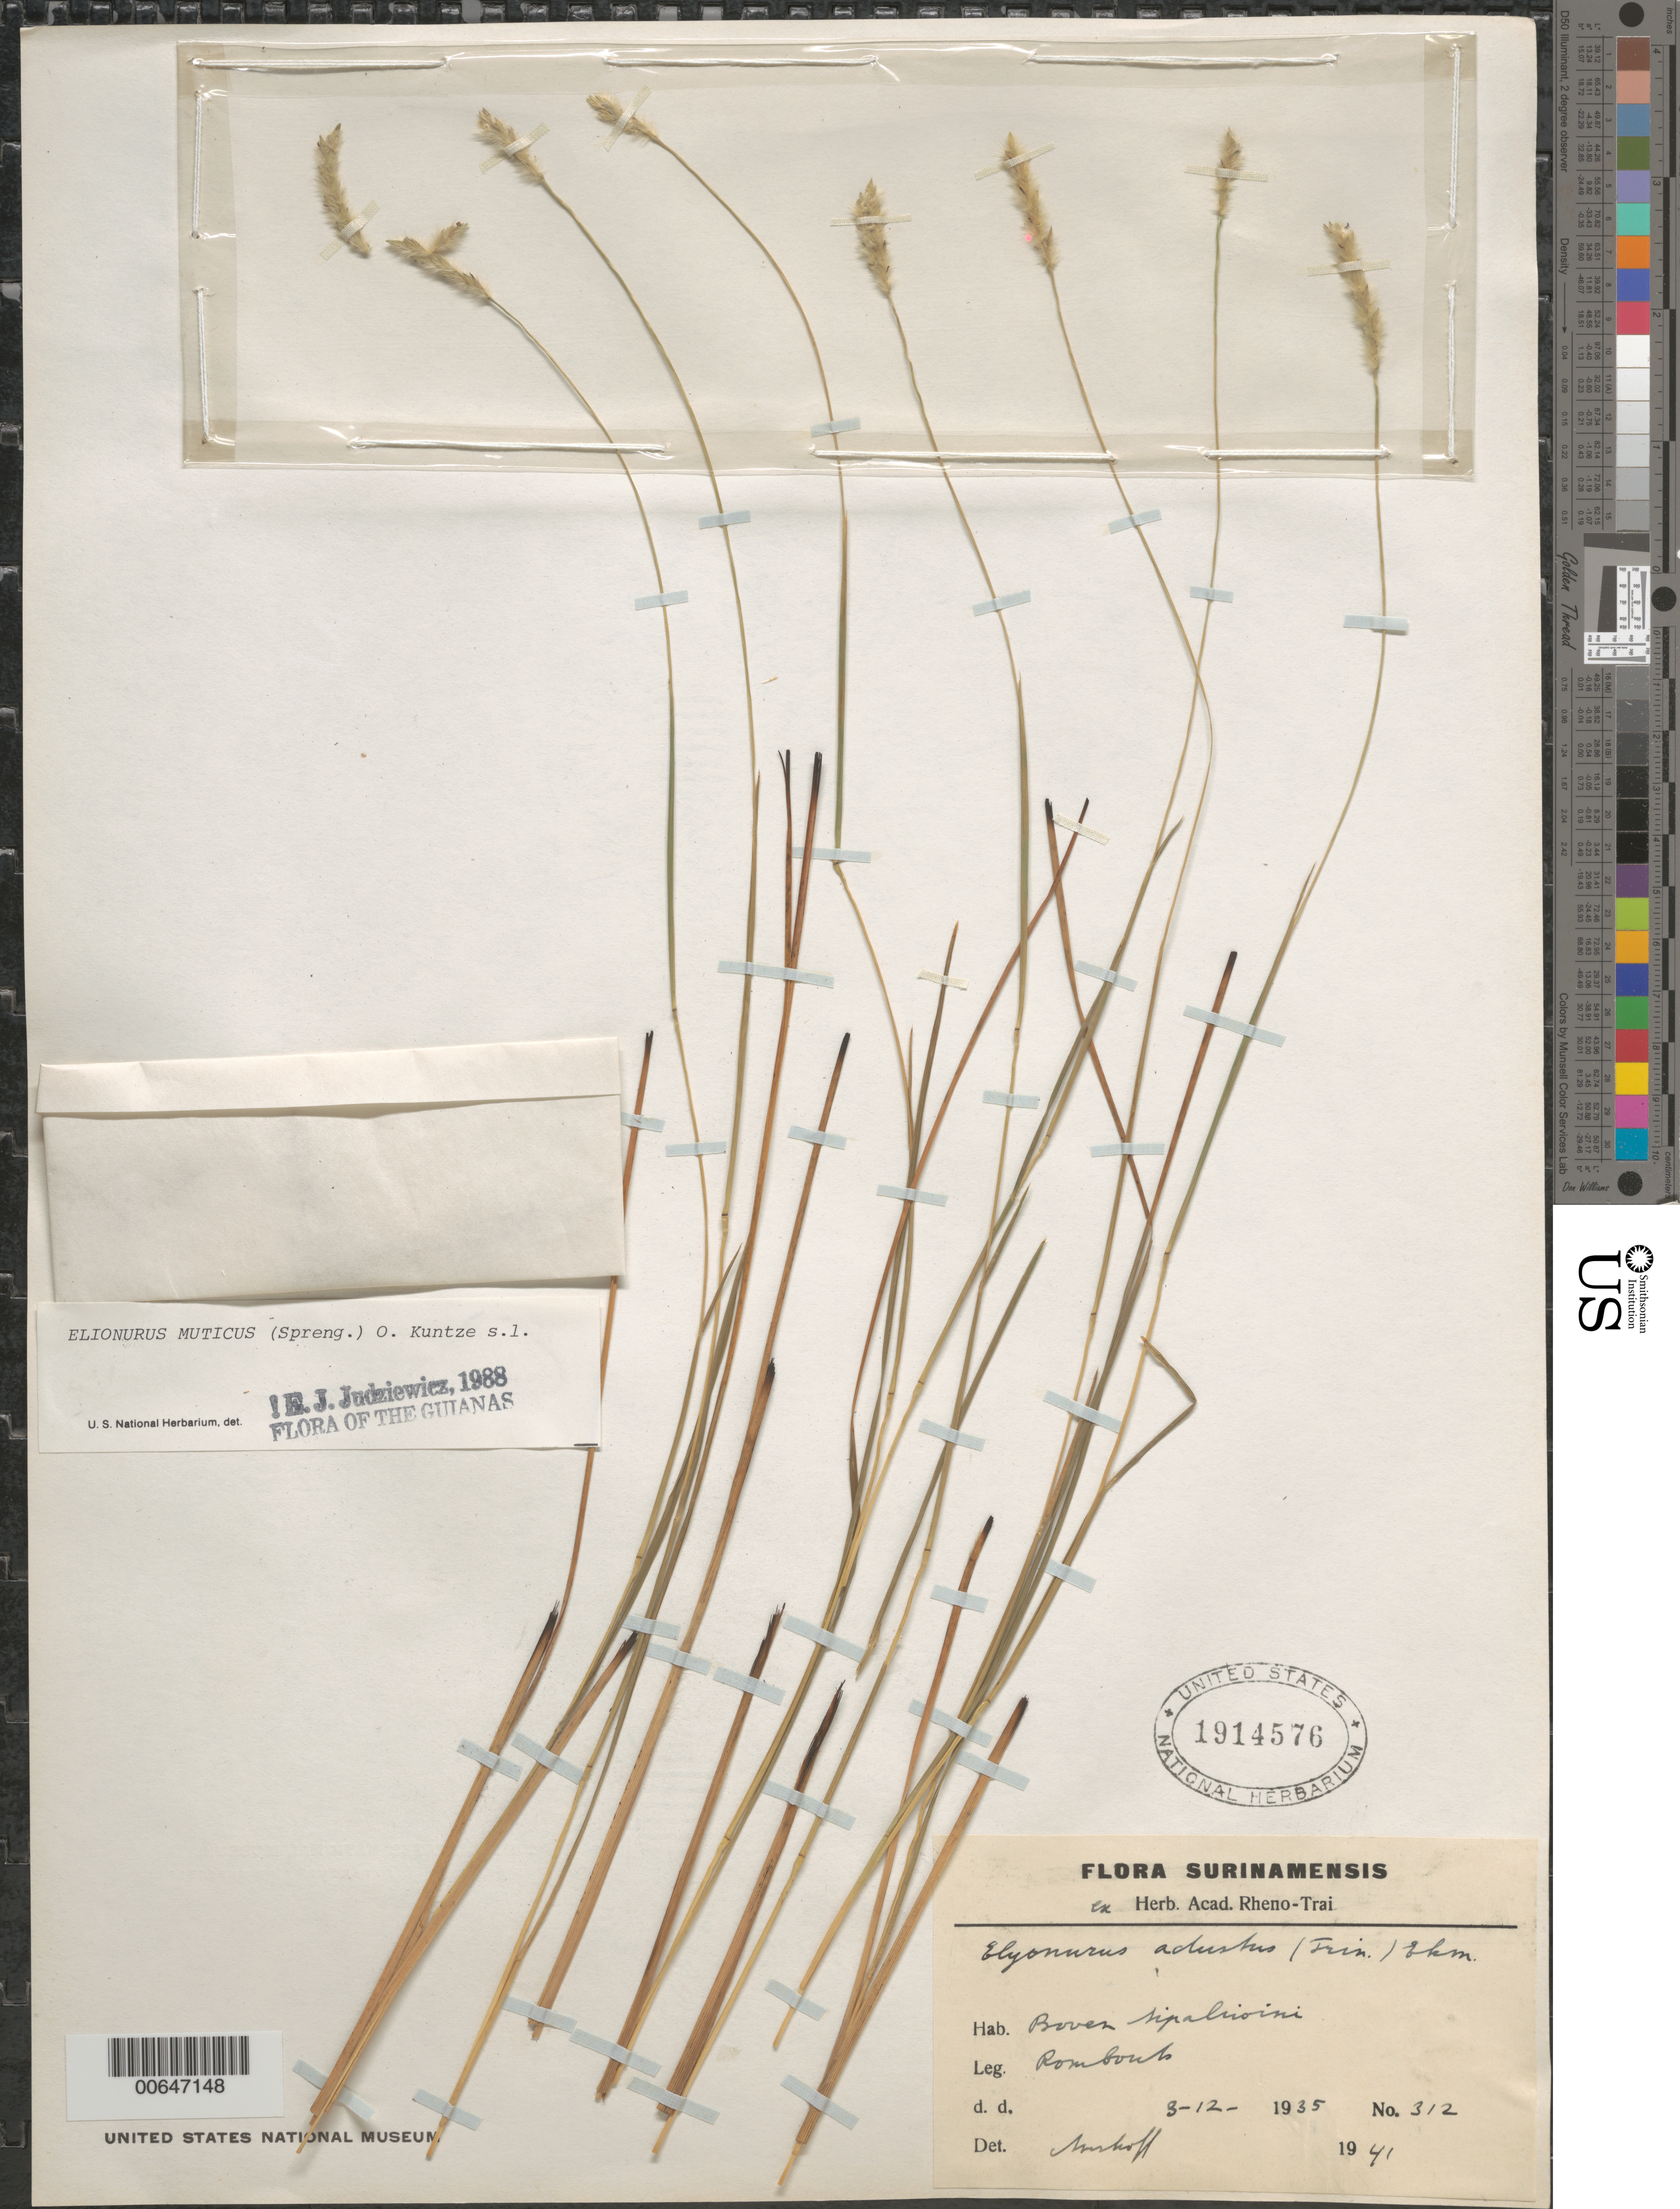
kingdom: Plantae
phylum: Tracheophyta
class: Liliopsida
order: Poales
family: Poaceae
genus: Elionurus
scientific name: Elionurus muticus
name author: (Spreng.) Kuntze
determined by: Judziewicz, E. J.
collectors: H. Rombouts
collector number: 312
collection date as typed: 3-Dec-45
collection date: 1945-12-03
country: Suriname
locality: Upper Sipaliwini R.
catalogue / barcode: US 1914576